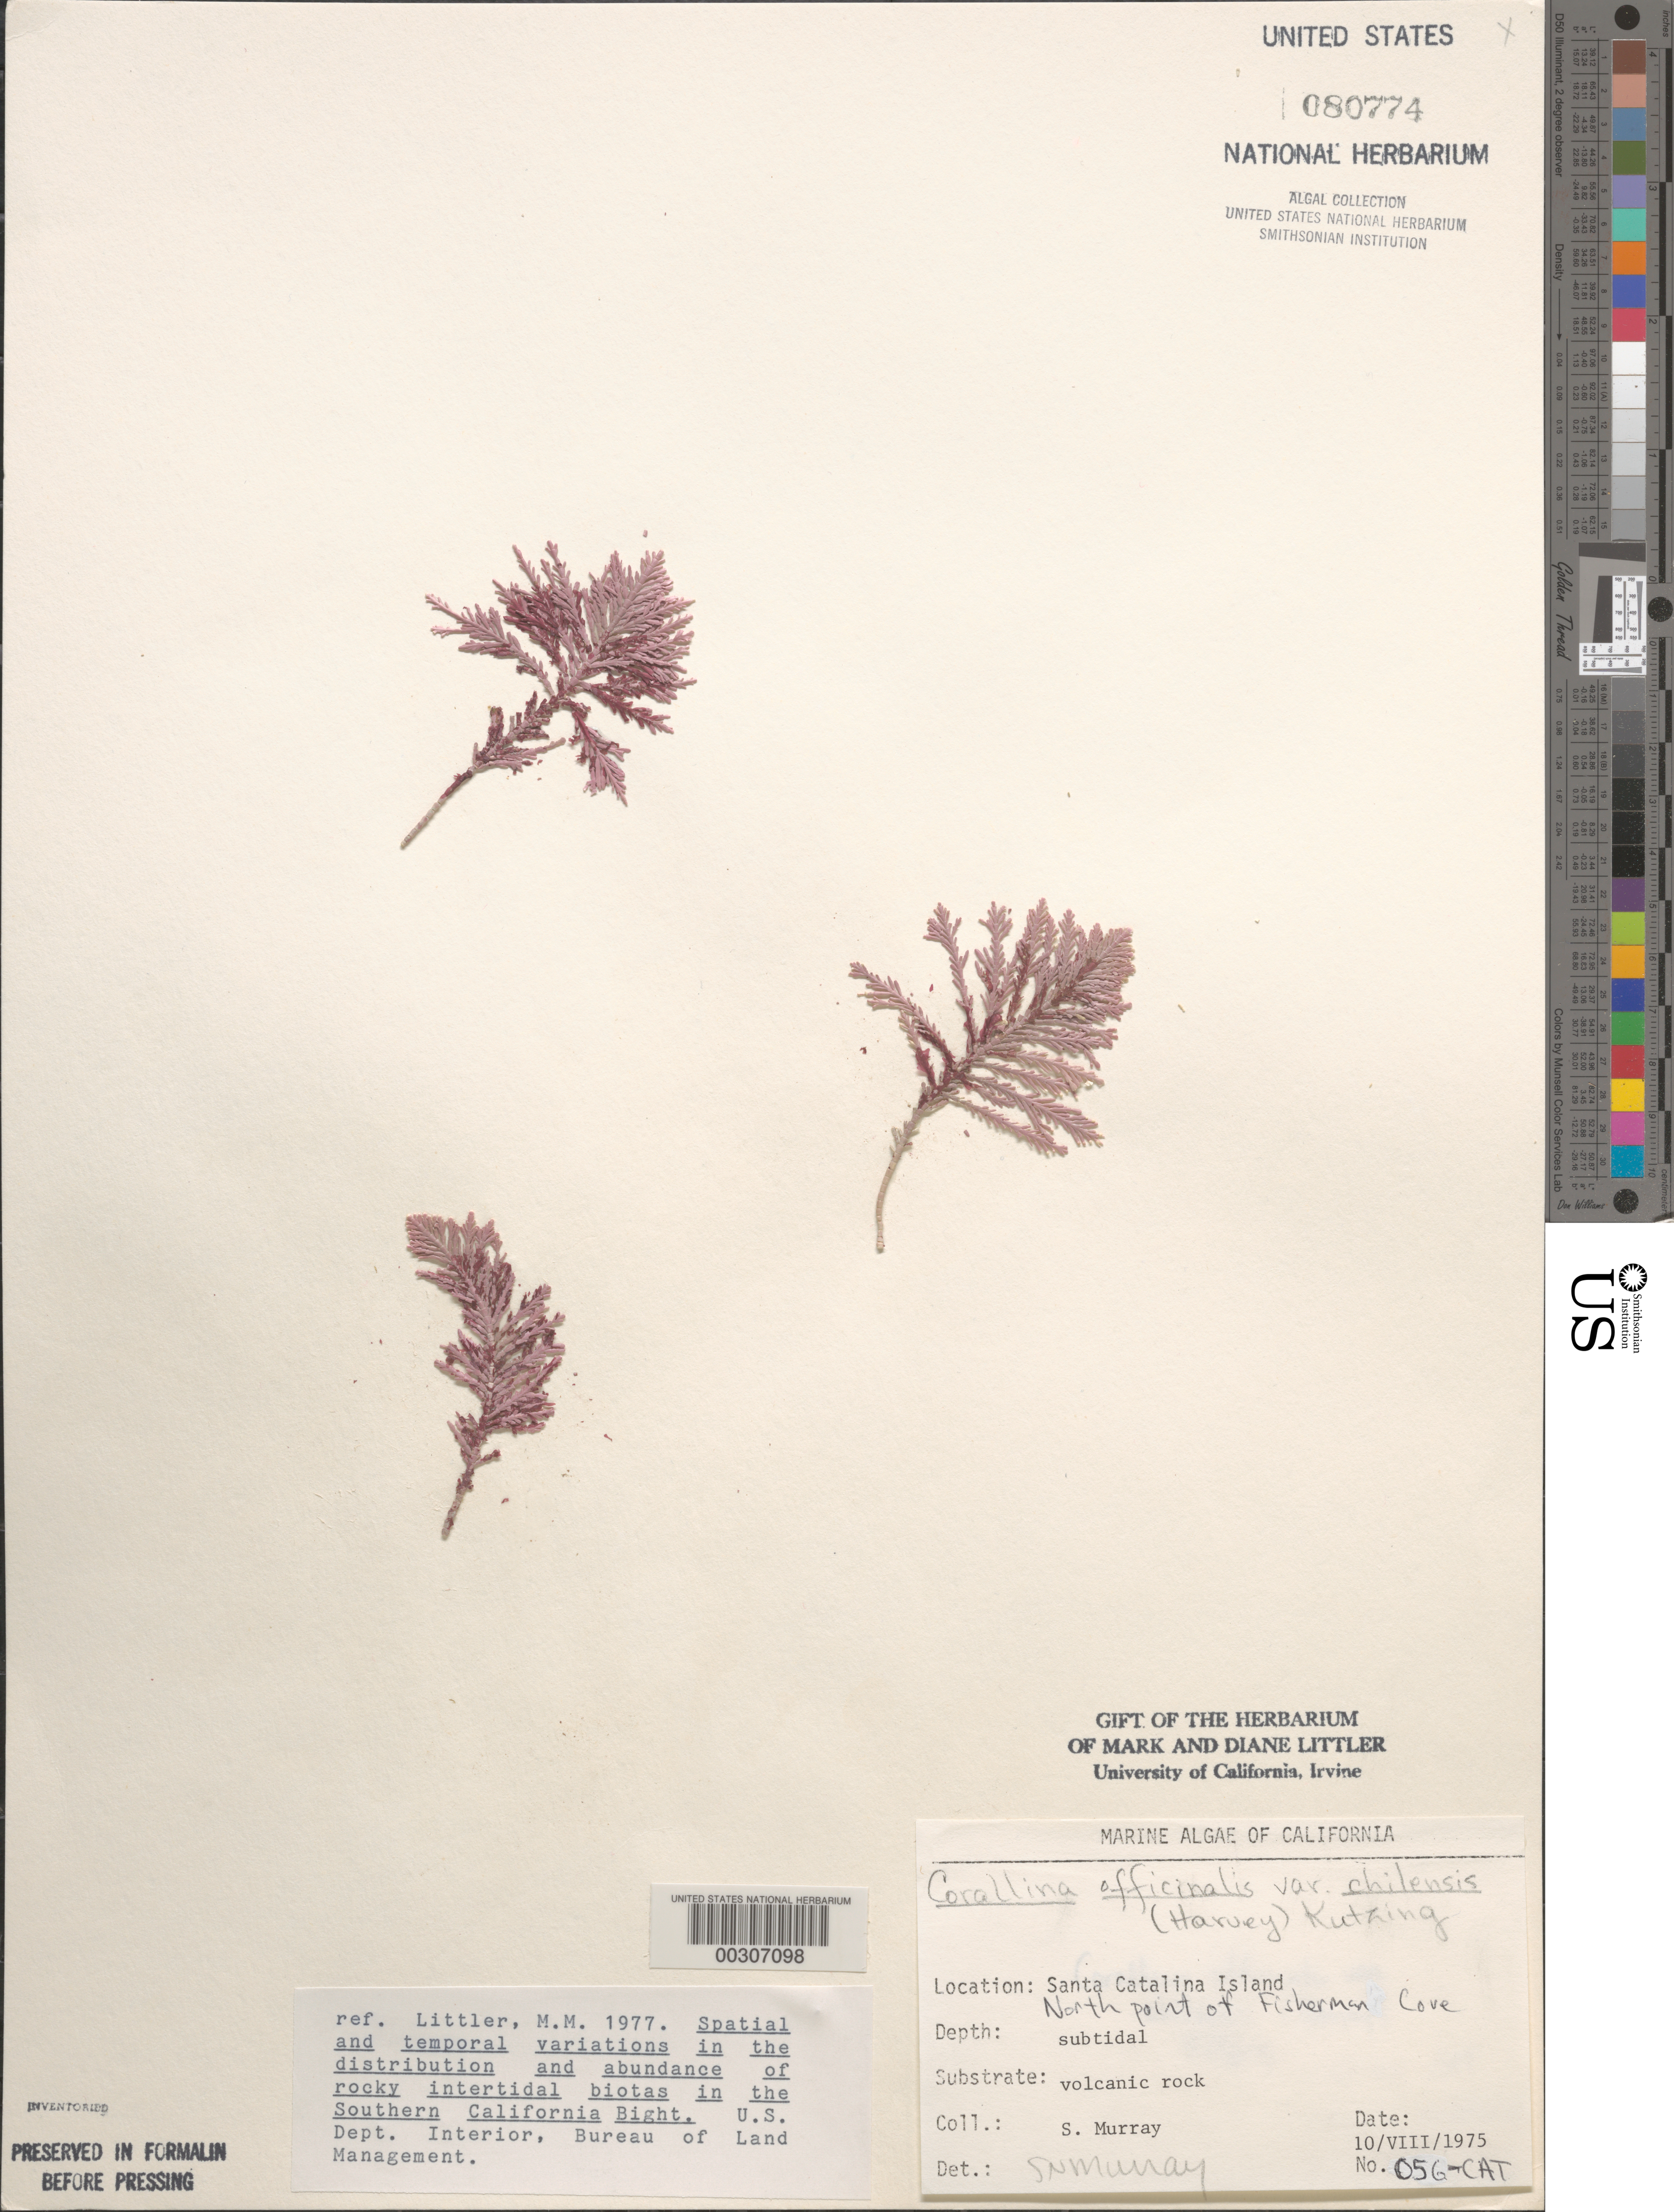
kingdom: Plantae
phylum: Rhodophyta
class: Florideophyceae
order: Corallinales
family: Corallinaceae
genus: Corallina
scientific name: Corallina officinalis var. chilensis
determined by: Murray, S. N.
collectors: S. N. Murray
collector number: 056-cat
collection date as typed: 10 Aug 1975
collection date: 1975-08-10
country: United States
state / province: California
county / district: Los Angeles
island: Santa Catalina Island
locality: Fishermen Cove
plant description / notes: BLM-SOCALBIGHT Rocky Intertidal Survey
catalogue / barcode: US 80774